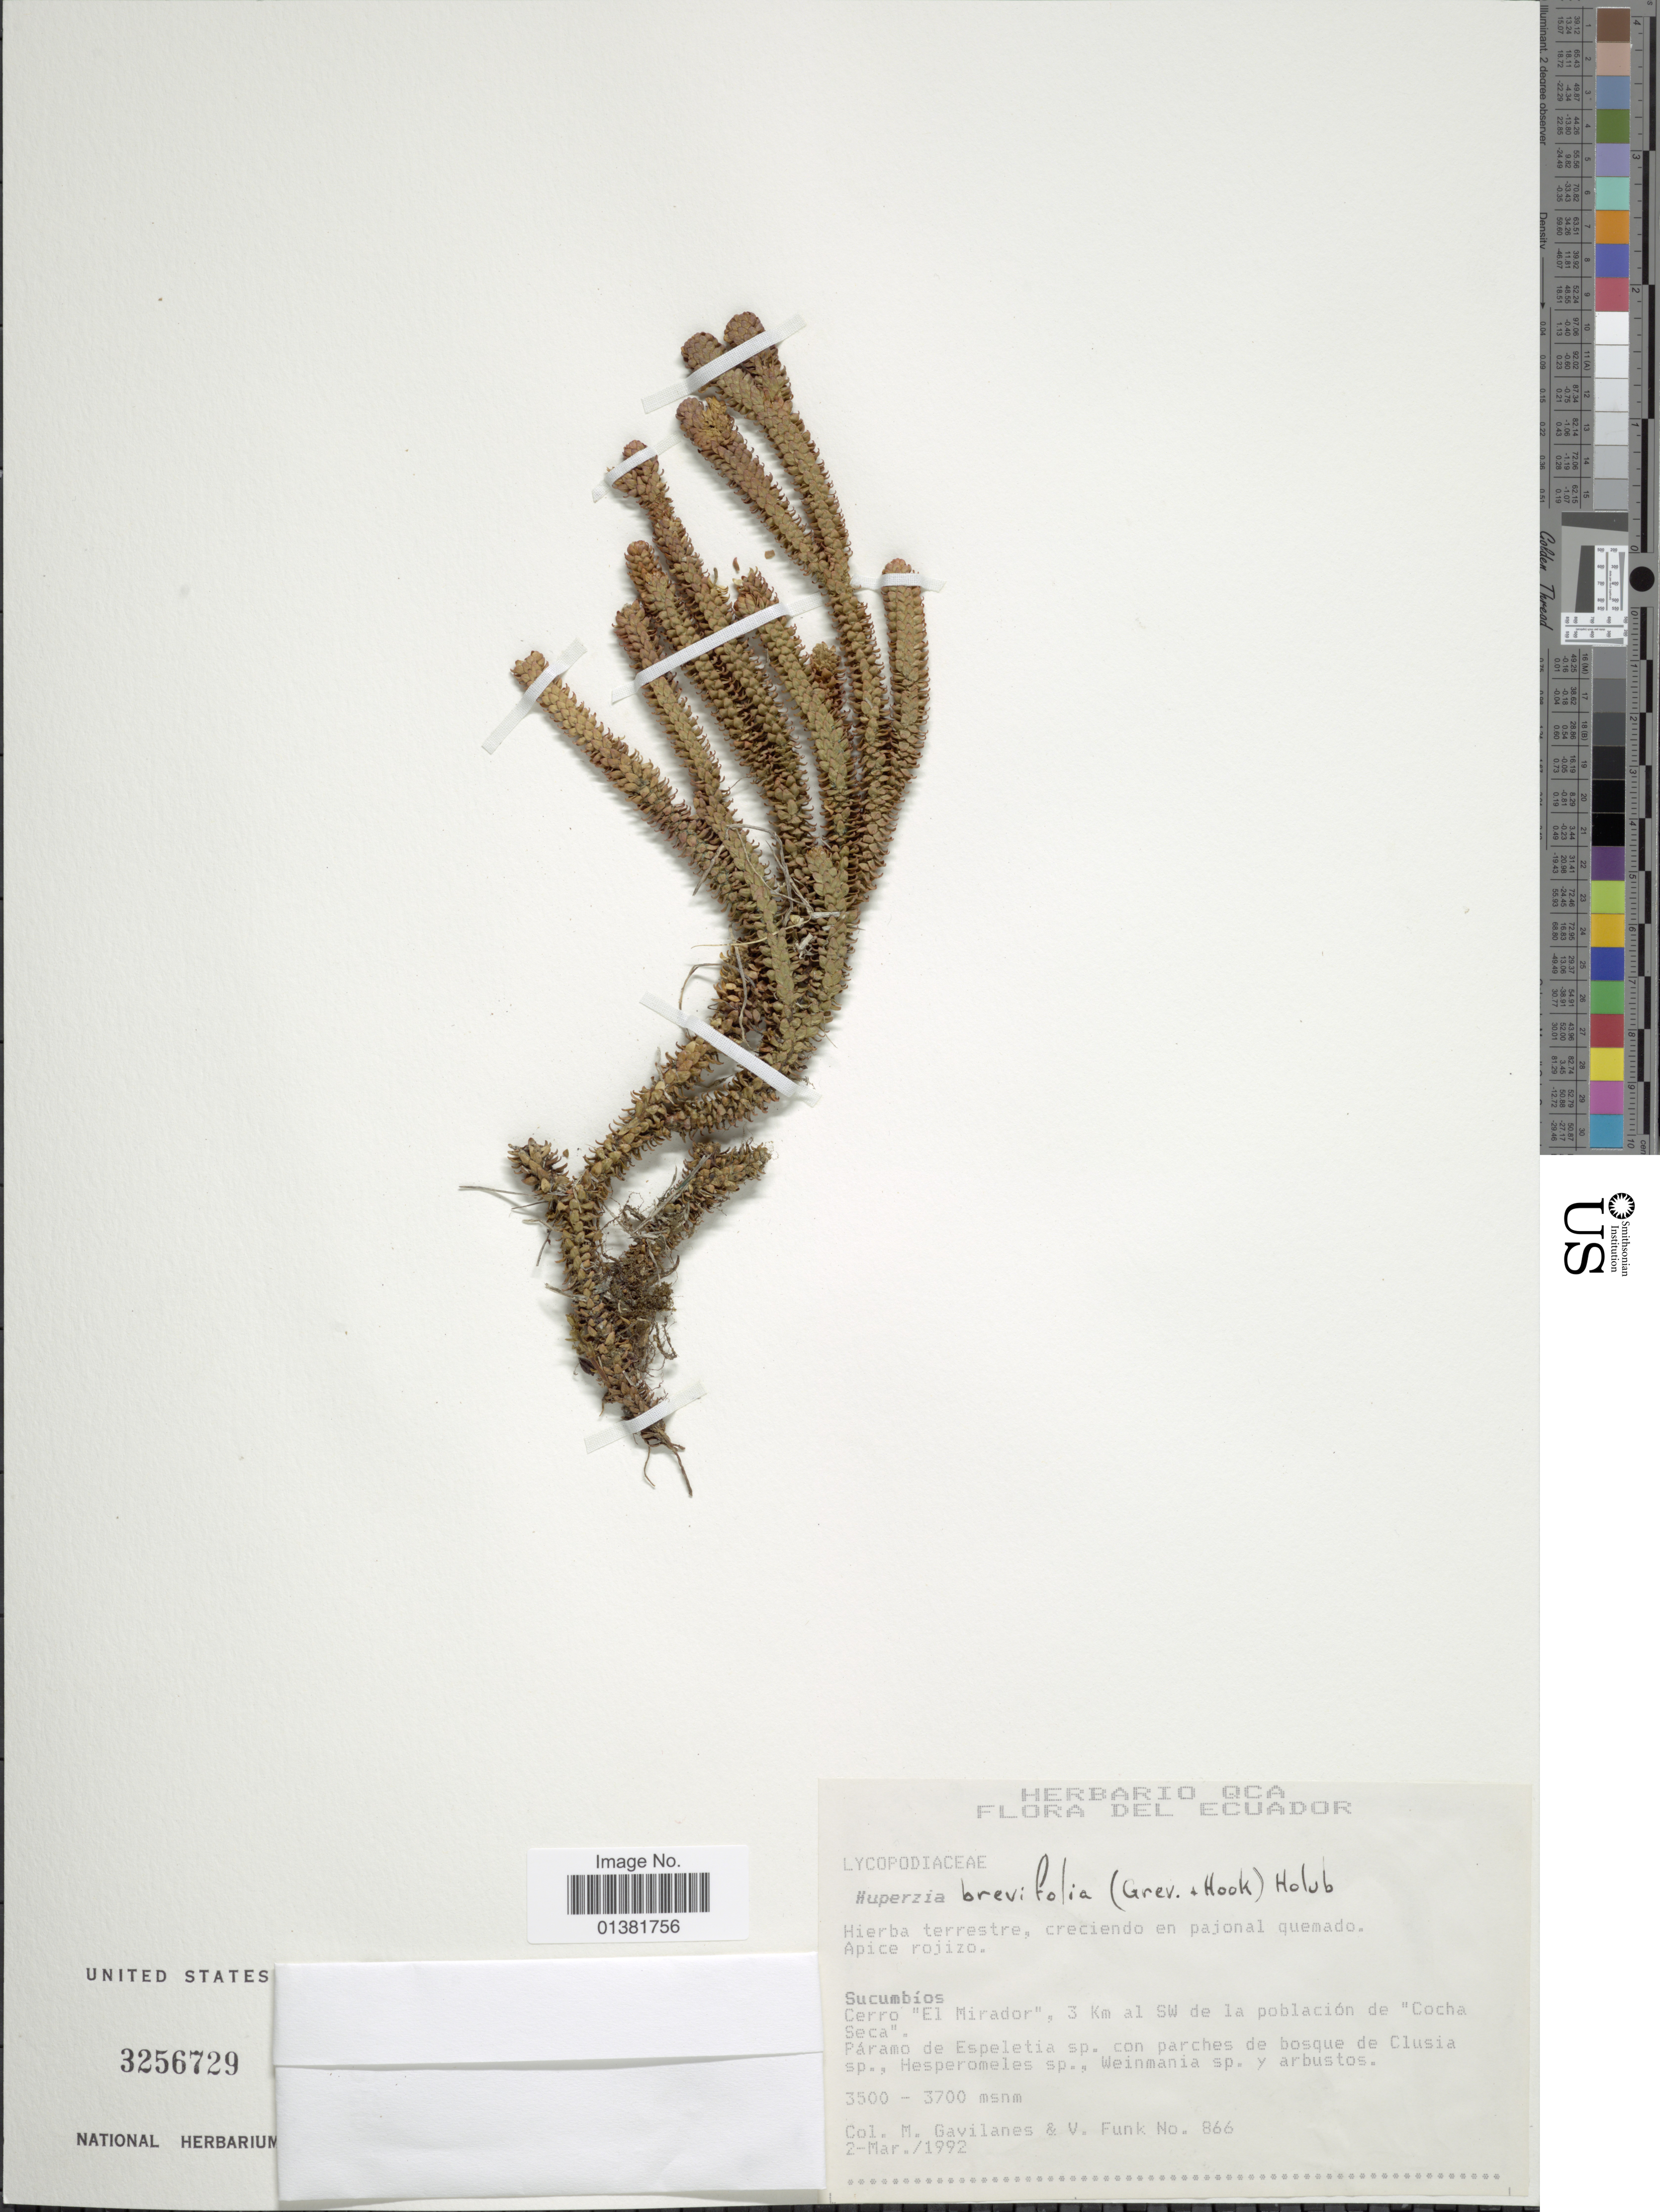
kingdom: Plantae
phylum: Tracheophyta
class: Lycopodiopsida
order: Lycopodiales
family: Lycopodiaceae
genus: Phlegmariurus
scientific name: Phlegmariurus brevifolius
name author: (Grev. & Hook.) B. Øllg.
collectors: M. Gavilanes & V. Funk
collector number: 866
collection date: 1992-03-02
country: Ecuador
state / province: Sucumbíos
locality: Cerro "El Mirador", 3 Km al SW de la población de "Cocha Seca"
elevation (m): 3500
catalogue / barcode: US 3256729